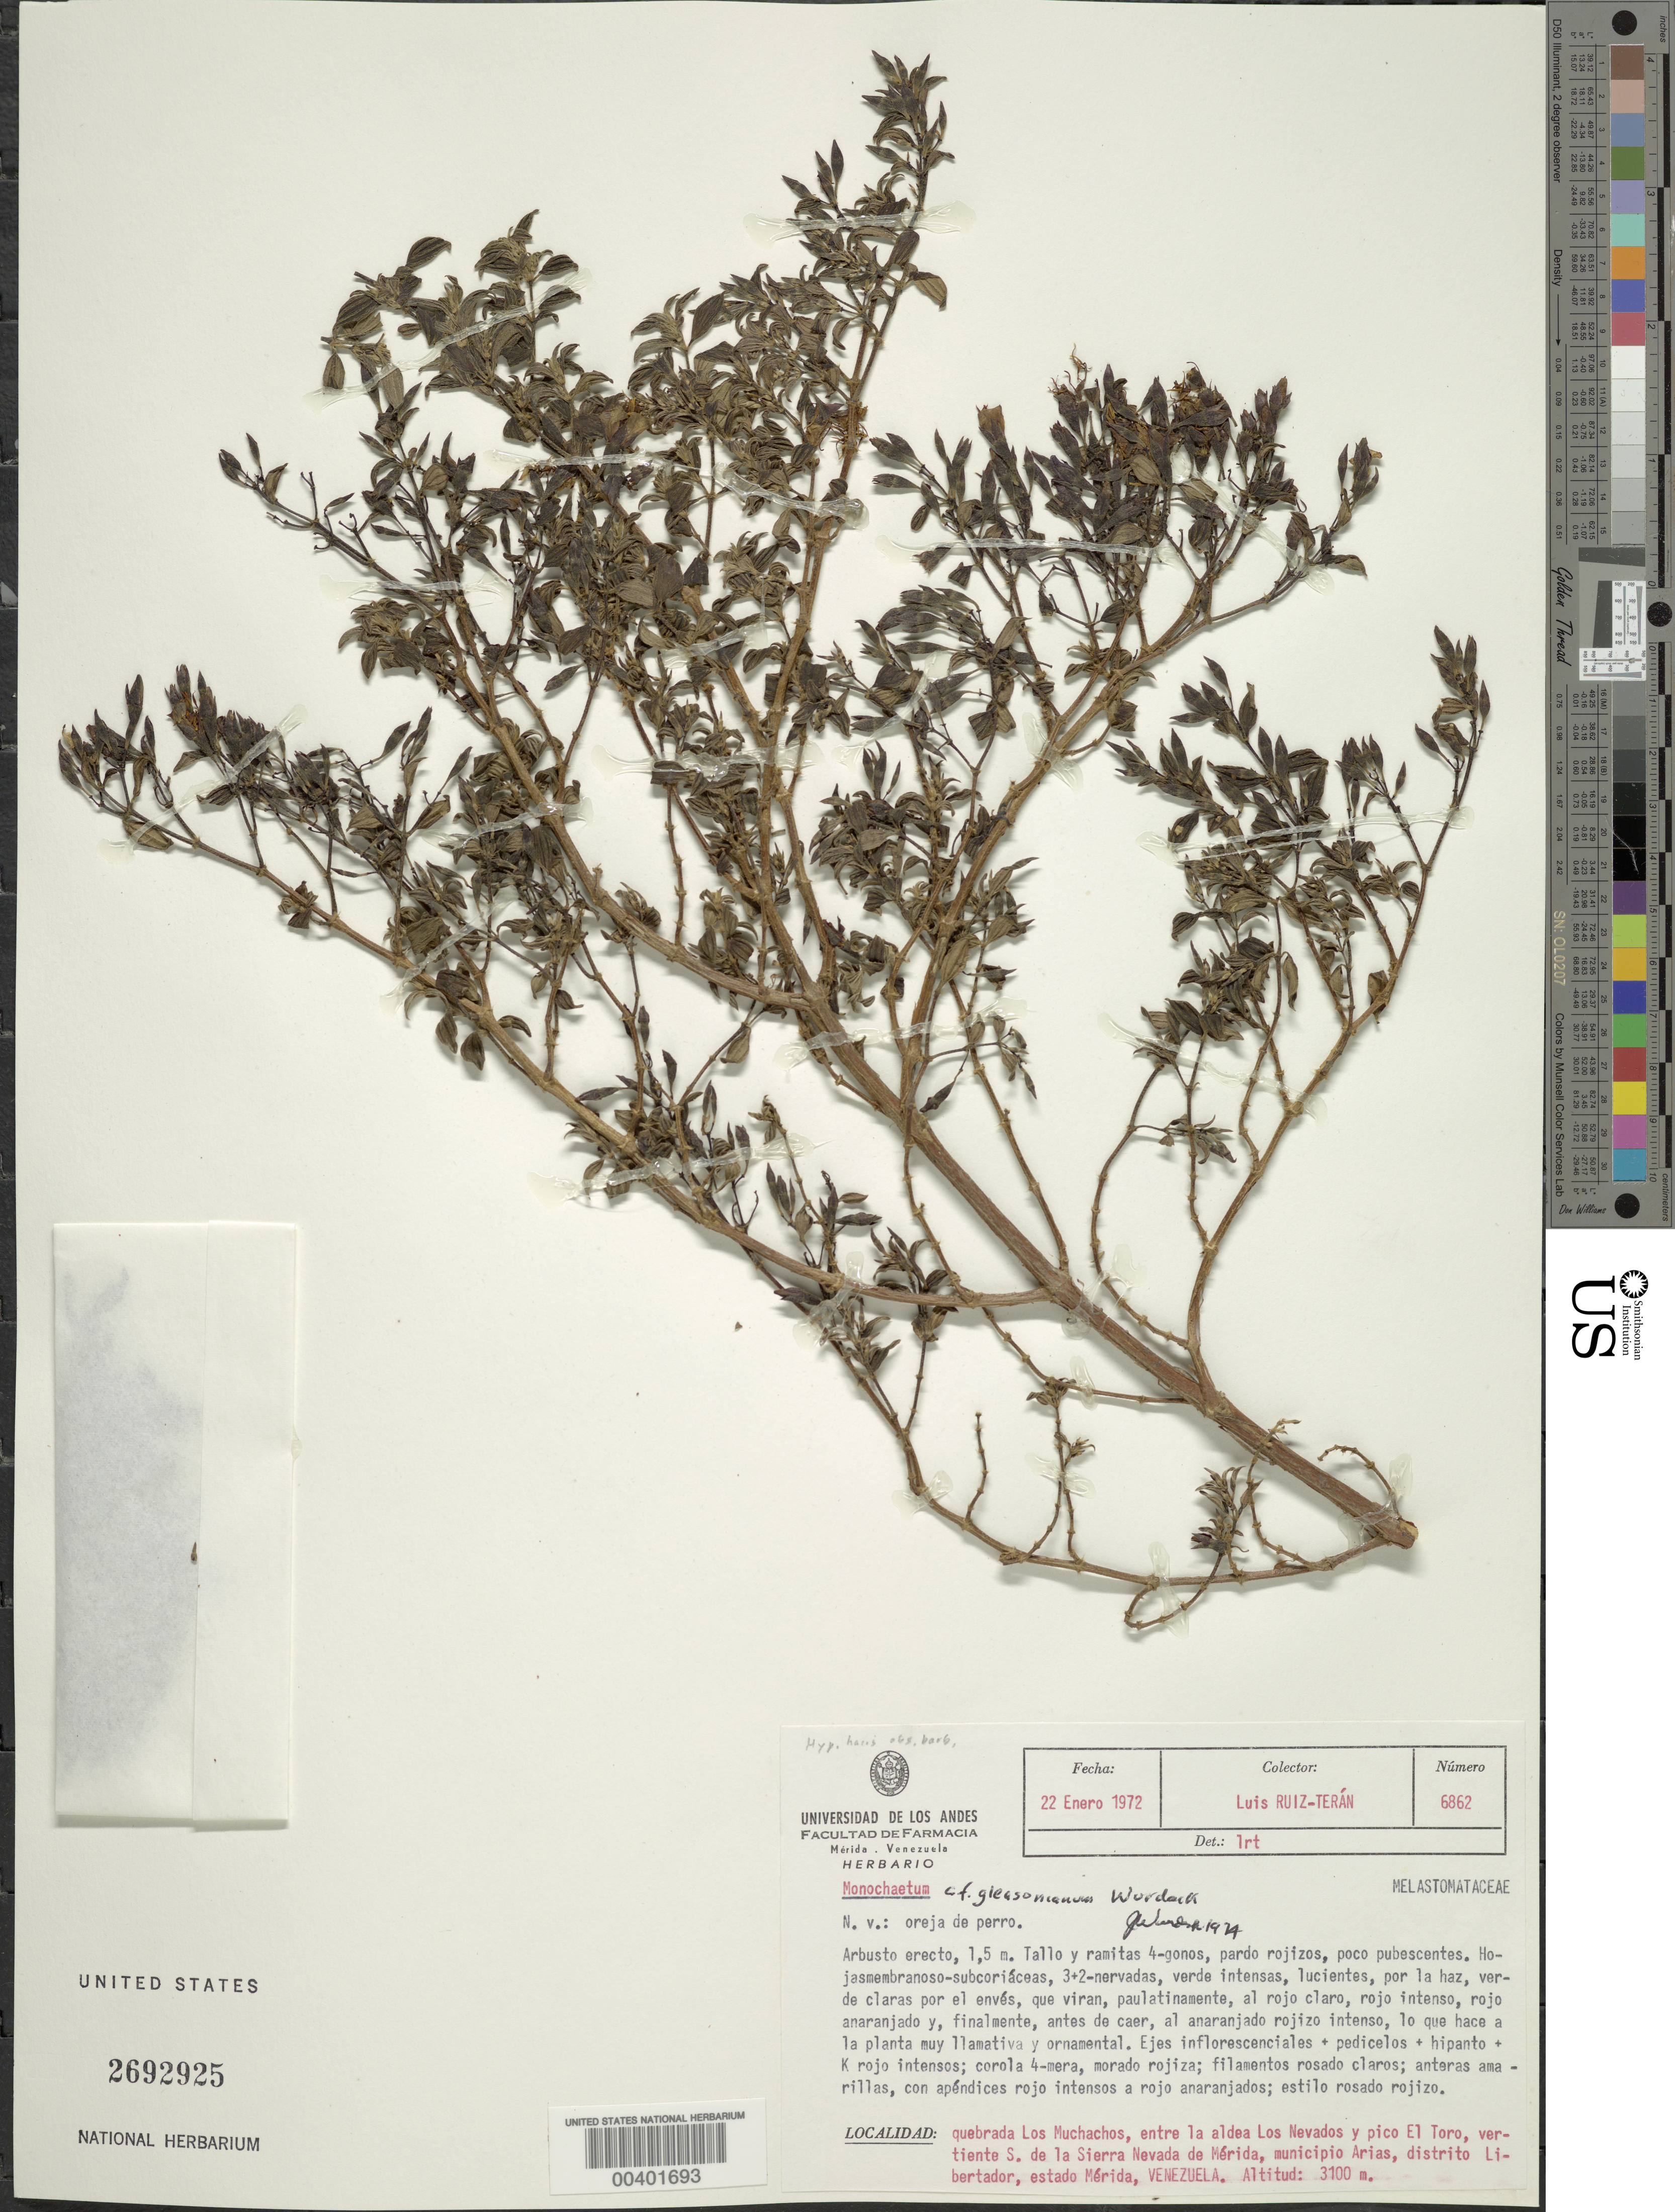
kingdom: Plantae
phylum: Tracheophyta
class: Magnoliopsida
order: Myrtales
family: Melastomataceae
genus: Monochaetum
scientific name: Monochaetum gleasonianum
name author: Wurdack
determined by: Wurdack, John J., (US), US (UNITED STATES)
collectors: L. E. Ruíz-Terán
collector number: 6862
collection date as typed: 22 Jan 1972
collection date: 1972-01-22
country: Venezuela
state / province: Mérida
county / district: Libertador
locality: Quebrada Los Muchachos. Entre la aldea Los Nevados y Pico El Toro, vertiente S. de la Sierra Nevada de Mérida. Muchachos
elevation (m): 3100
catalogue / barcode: US 2692925